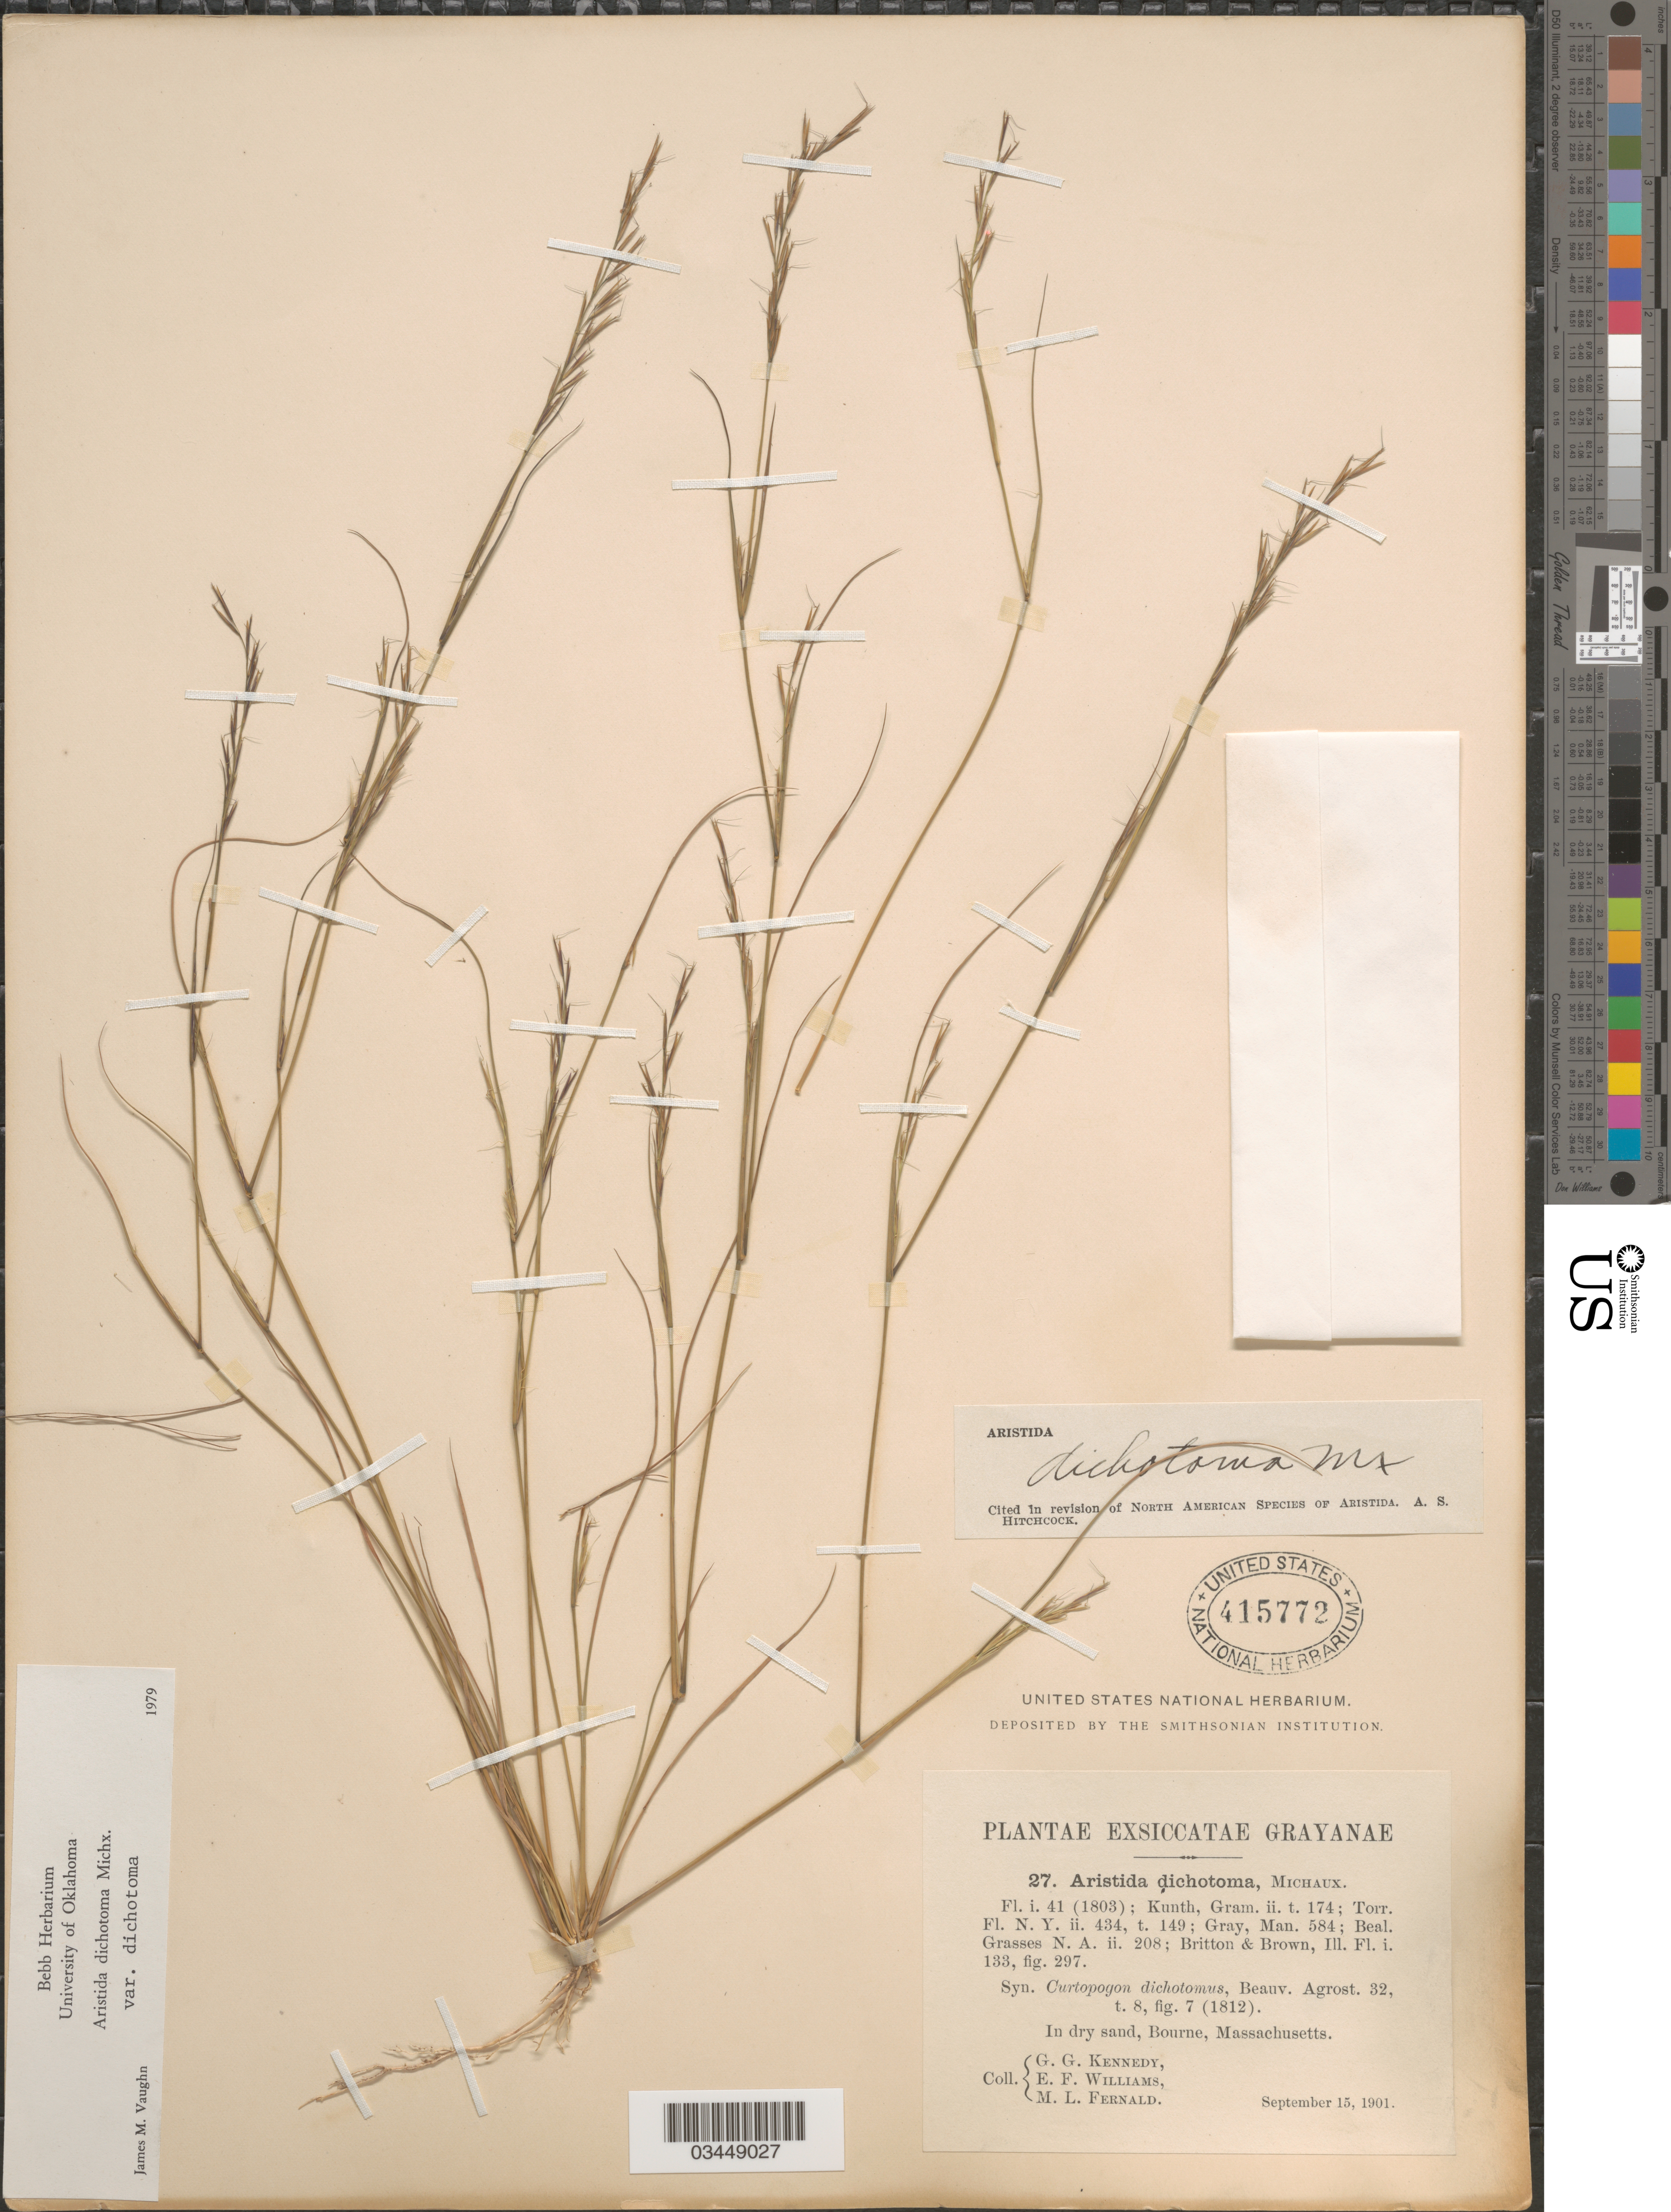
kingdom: Plantae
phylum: Tracheophyta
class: Liliopsida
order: Poales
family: Poaceae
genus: Aristida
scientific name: Aristida dichotoma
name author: Michx.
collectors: G. Kennedy, E. Williams & M. L. Fernald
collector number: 27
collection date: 1901-09-15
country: United States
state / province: Massachusetts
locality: In dry sand, Bourne.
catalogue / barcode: US 415772